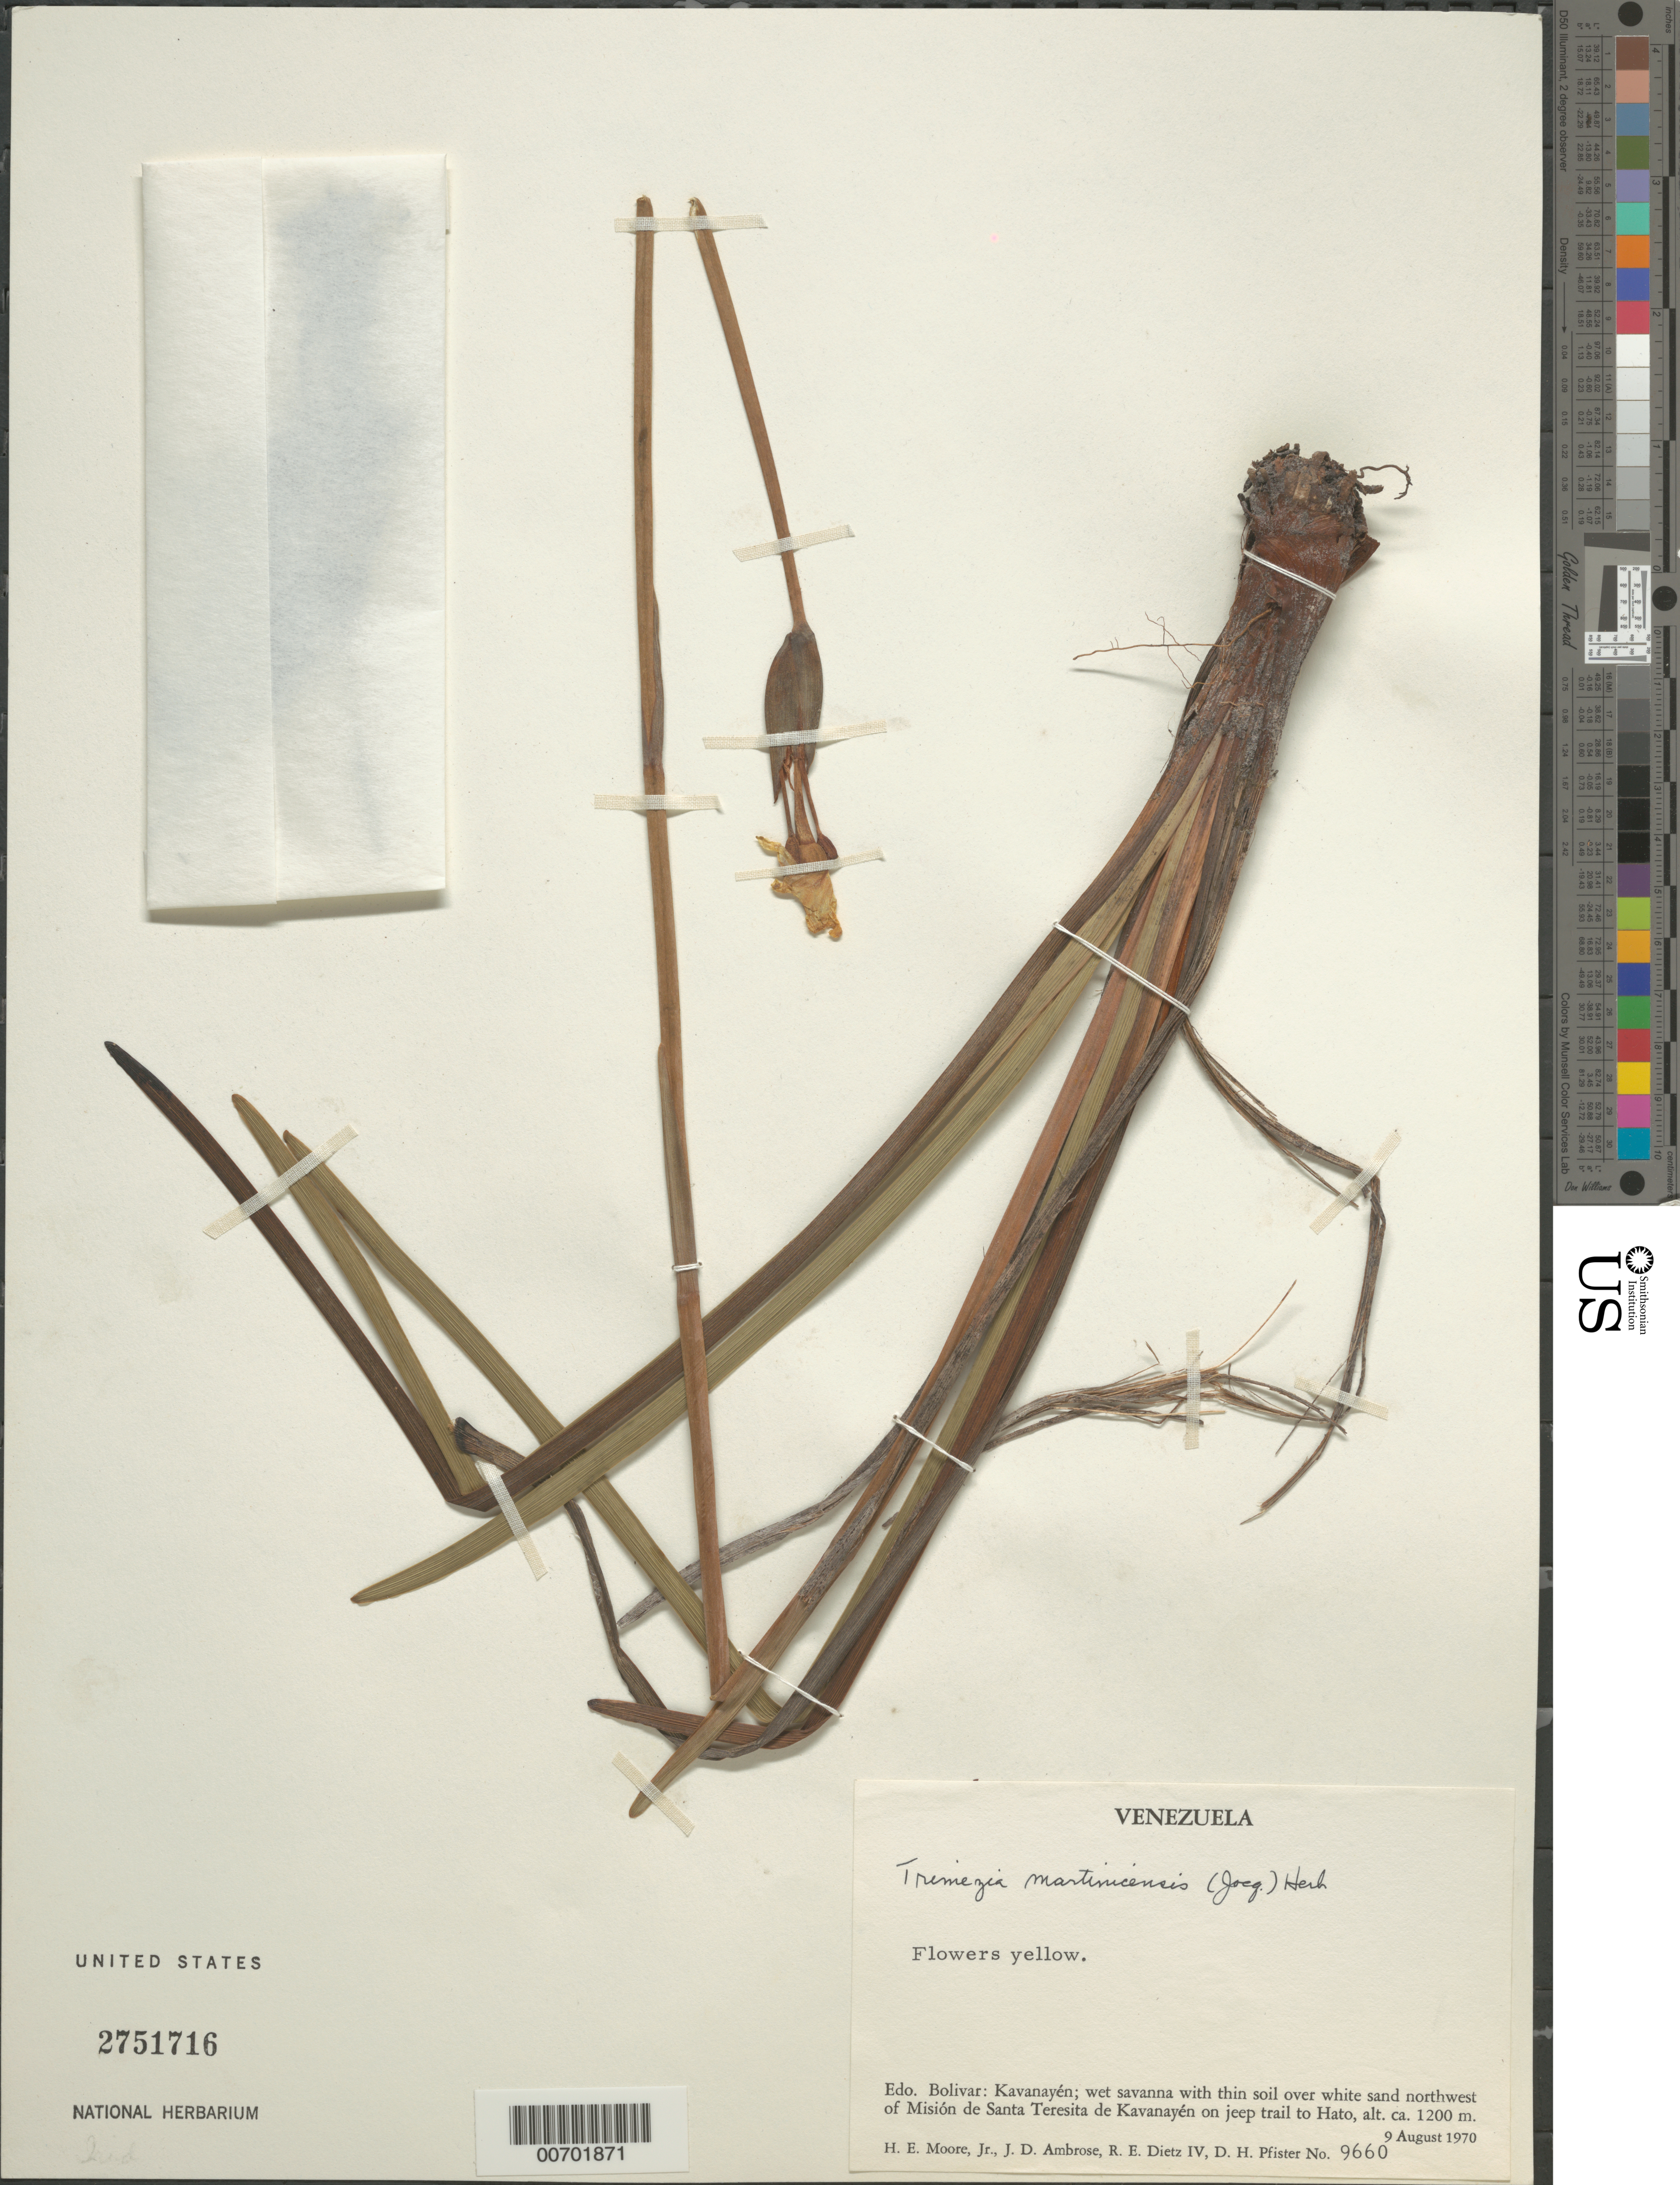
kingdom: Plantae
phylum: Tracheophyta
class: Liliopsida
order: Asparagales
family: Iridaceae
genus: Trimezia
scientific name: Trimezia martinicensis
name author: (Jacq.) Herb.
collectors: H. E. Moore, J. D. Ambrose, R. Dietz & D. H. Pfister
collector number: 9660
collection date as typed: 9-Aug-70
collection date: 1970-08-09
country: Venezuela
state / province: Bolívar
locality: Kavanayén, NW of Misión de Santa Teresita de Kavanayén on jeep trail to Hato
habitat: Wet savanna with thin soil over white sand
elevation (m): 1200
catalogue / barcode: US 2751716